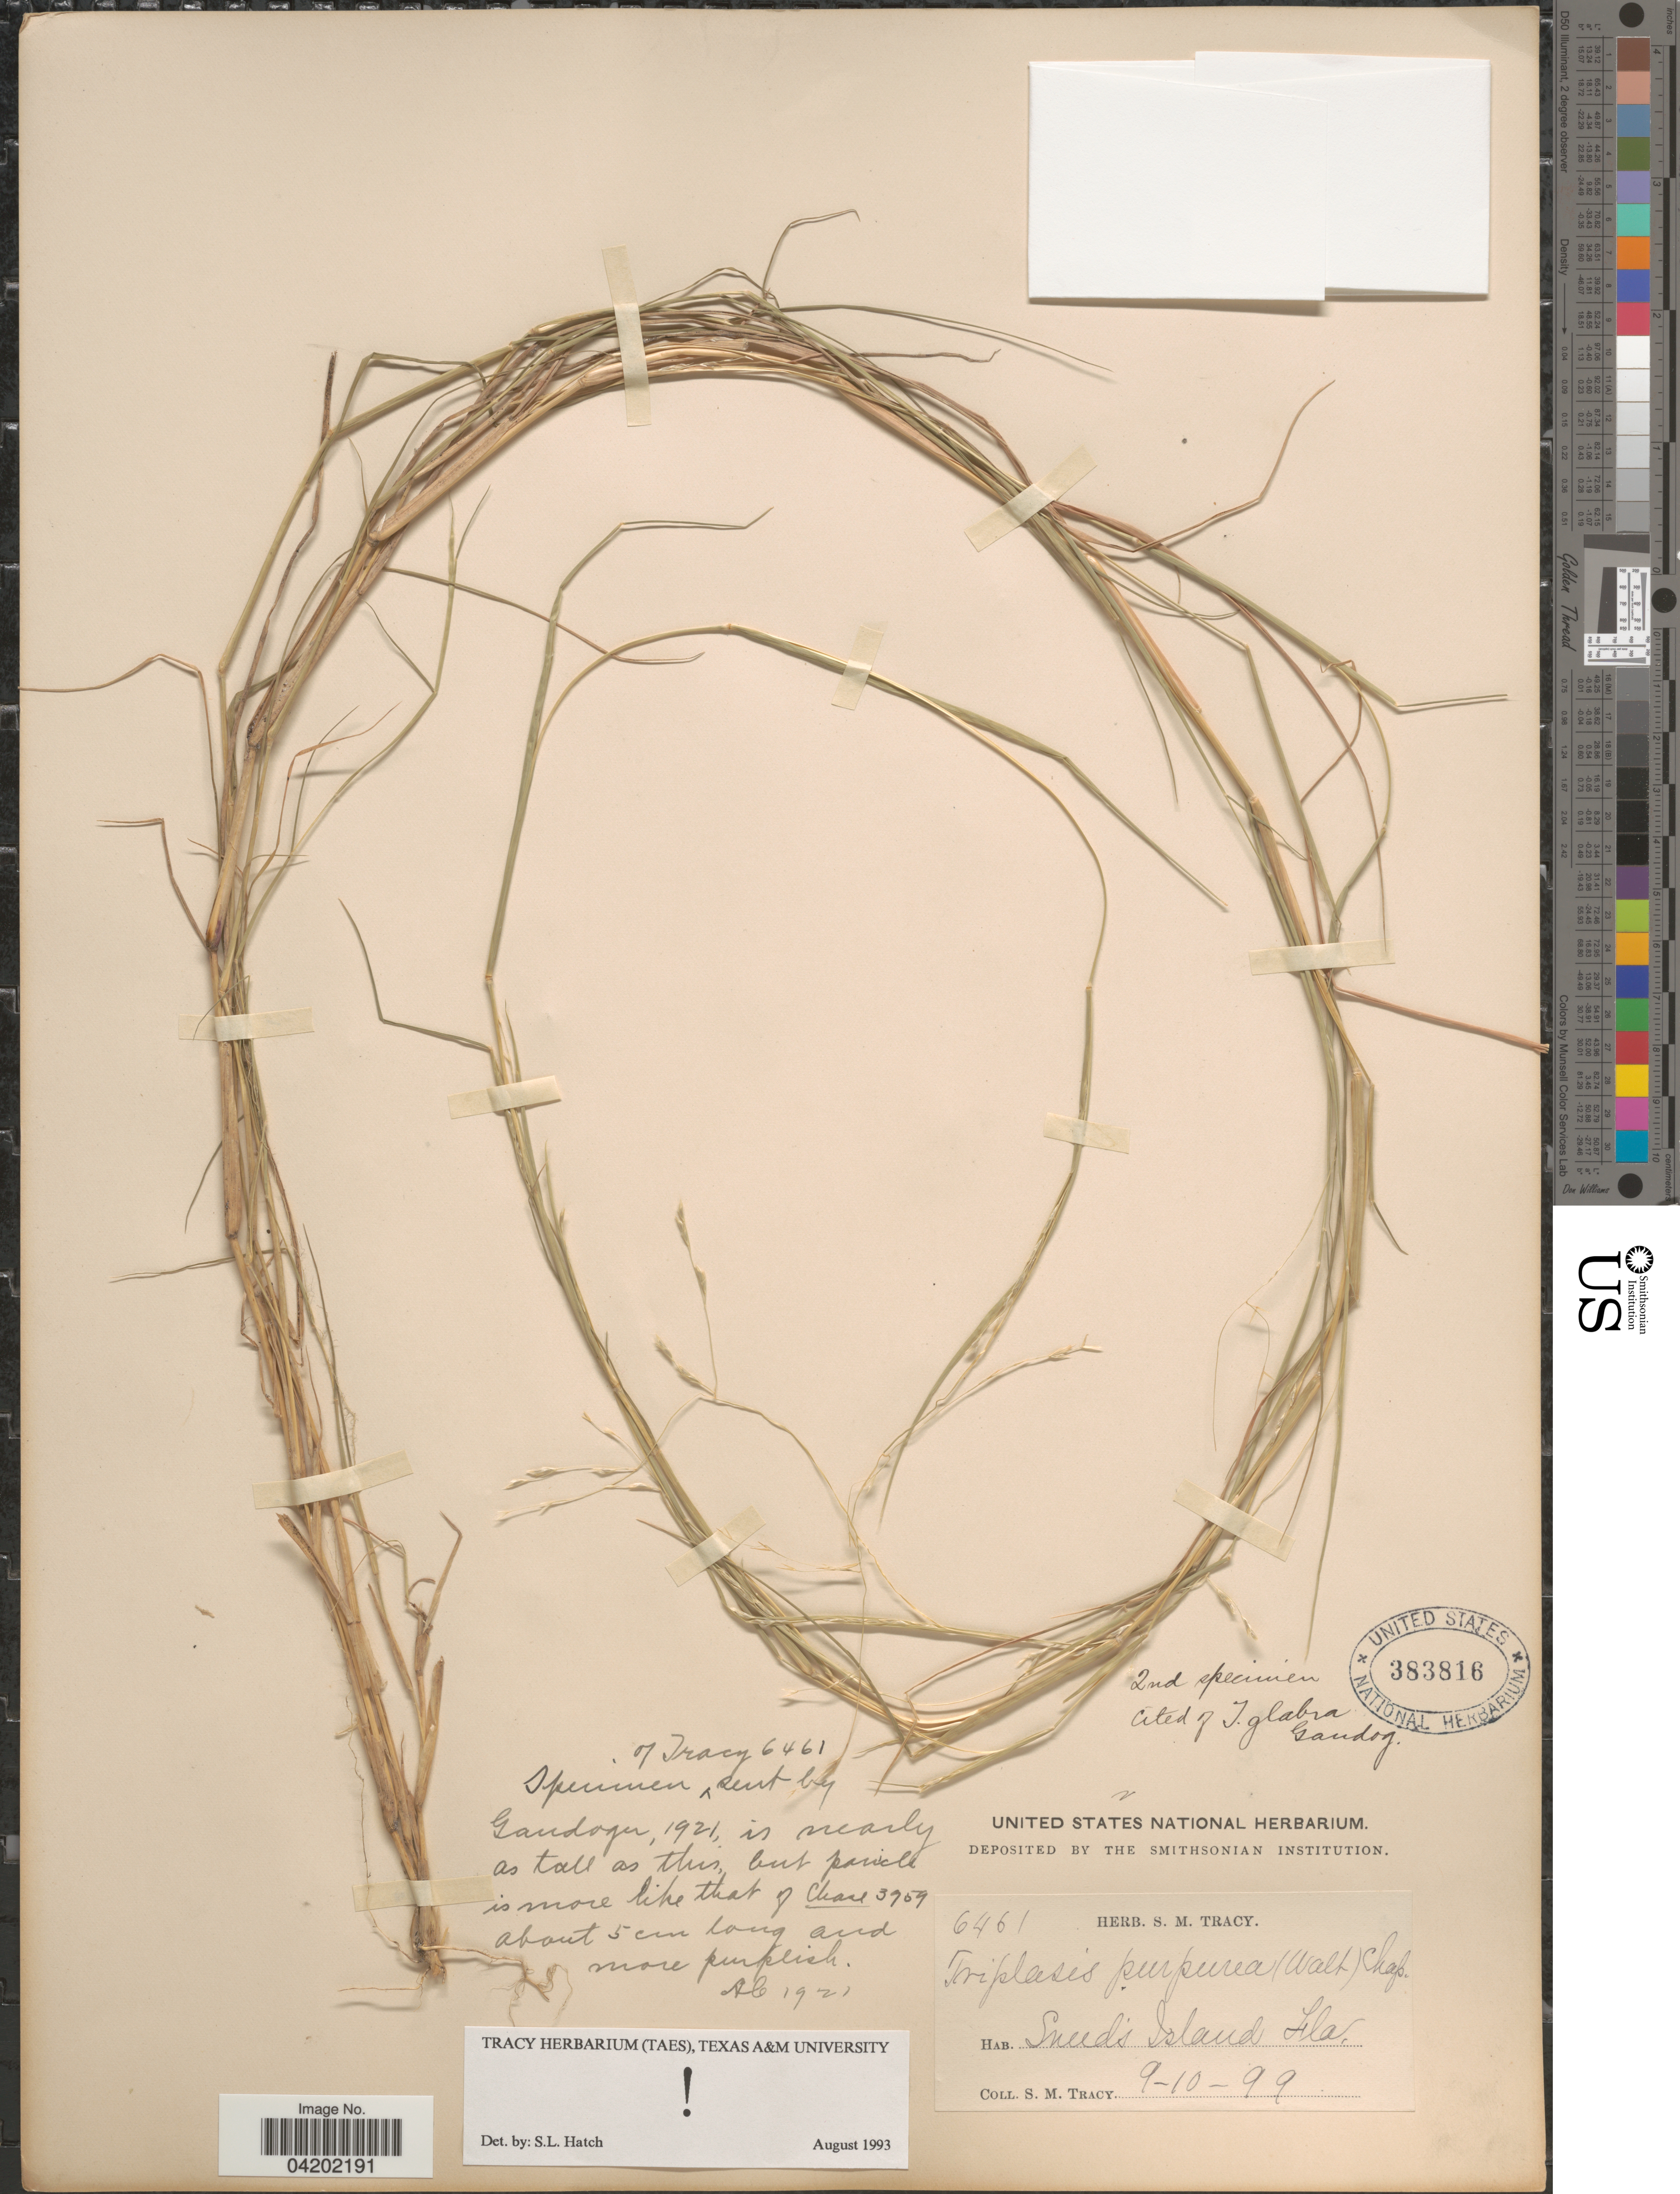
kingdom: Plantae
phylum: Tracheophyta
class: Liliopsida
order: Poales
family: Poaceae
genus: Triplasis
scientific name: Triplasis purpurea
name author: (Walter) Chapm.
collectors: S. M. Tracy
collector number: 6461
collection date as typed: Transcribed d/m/y: 10/9/99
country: United States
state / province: Florida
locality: Sneed's Island.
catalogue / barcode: US 383816